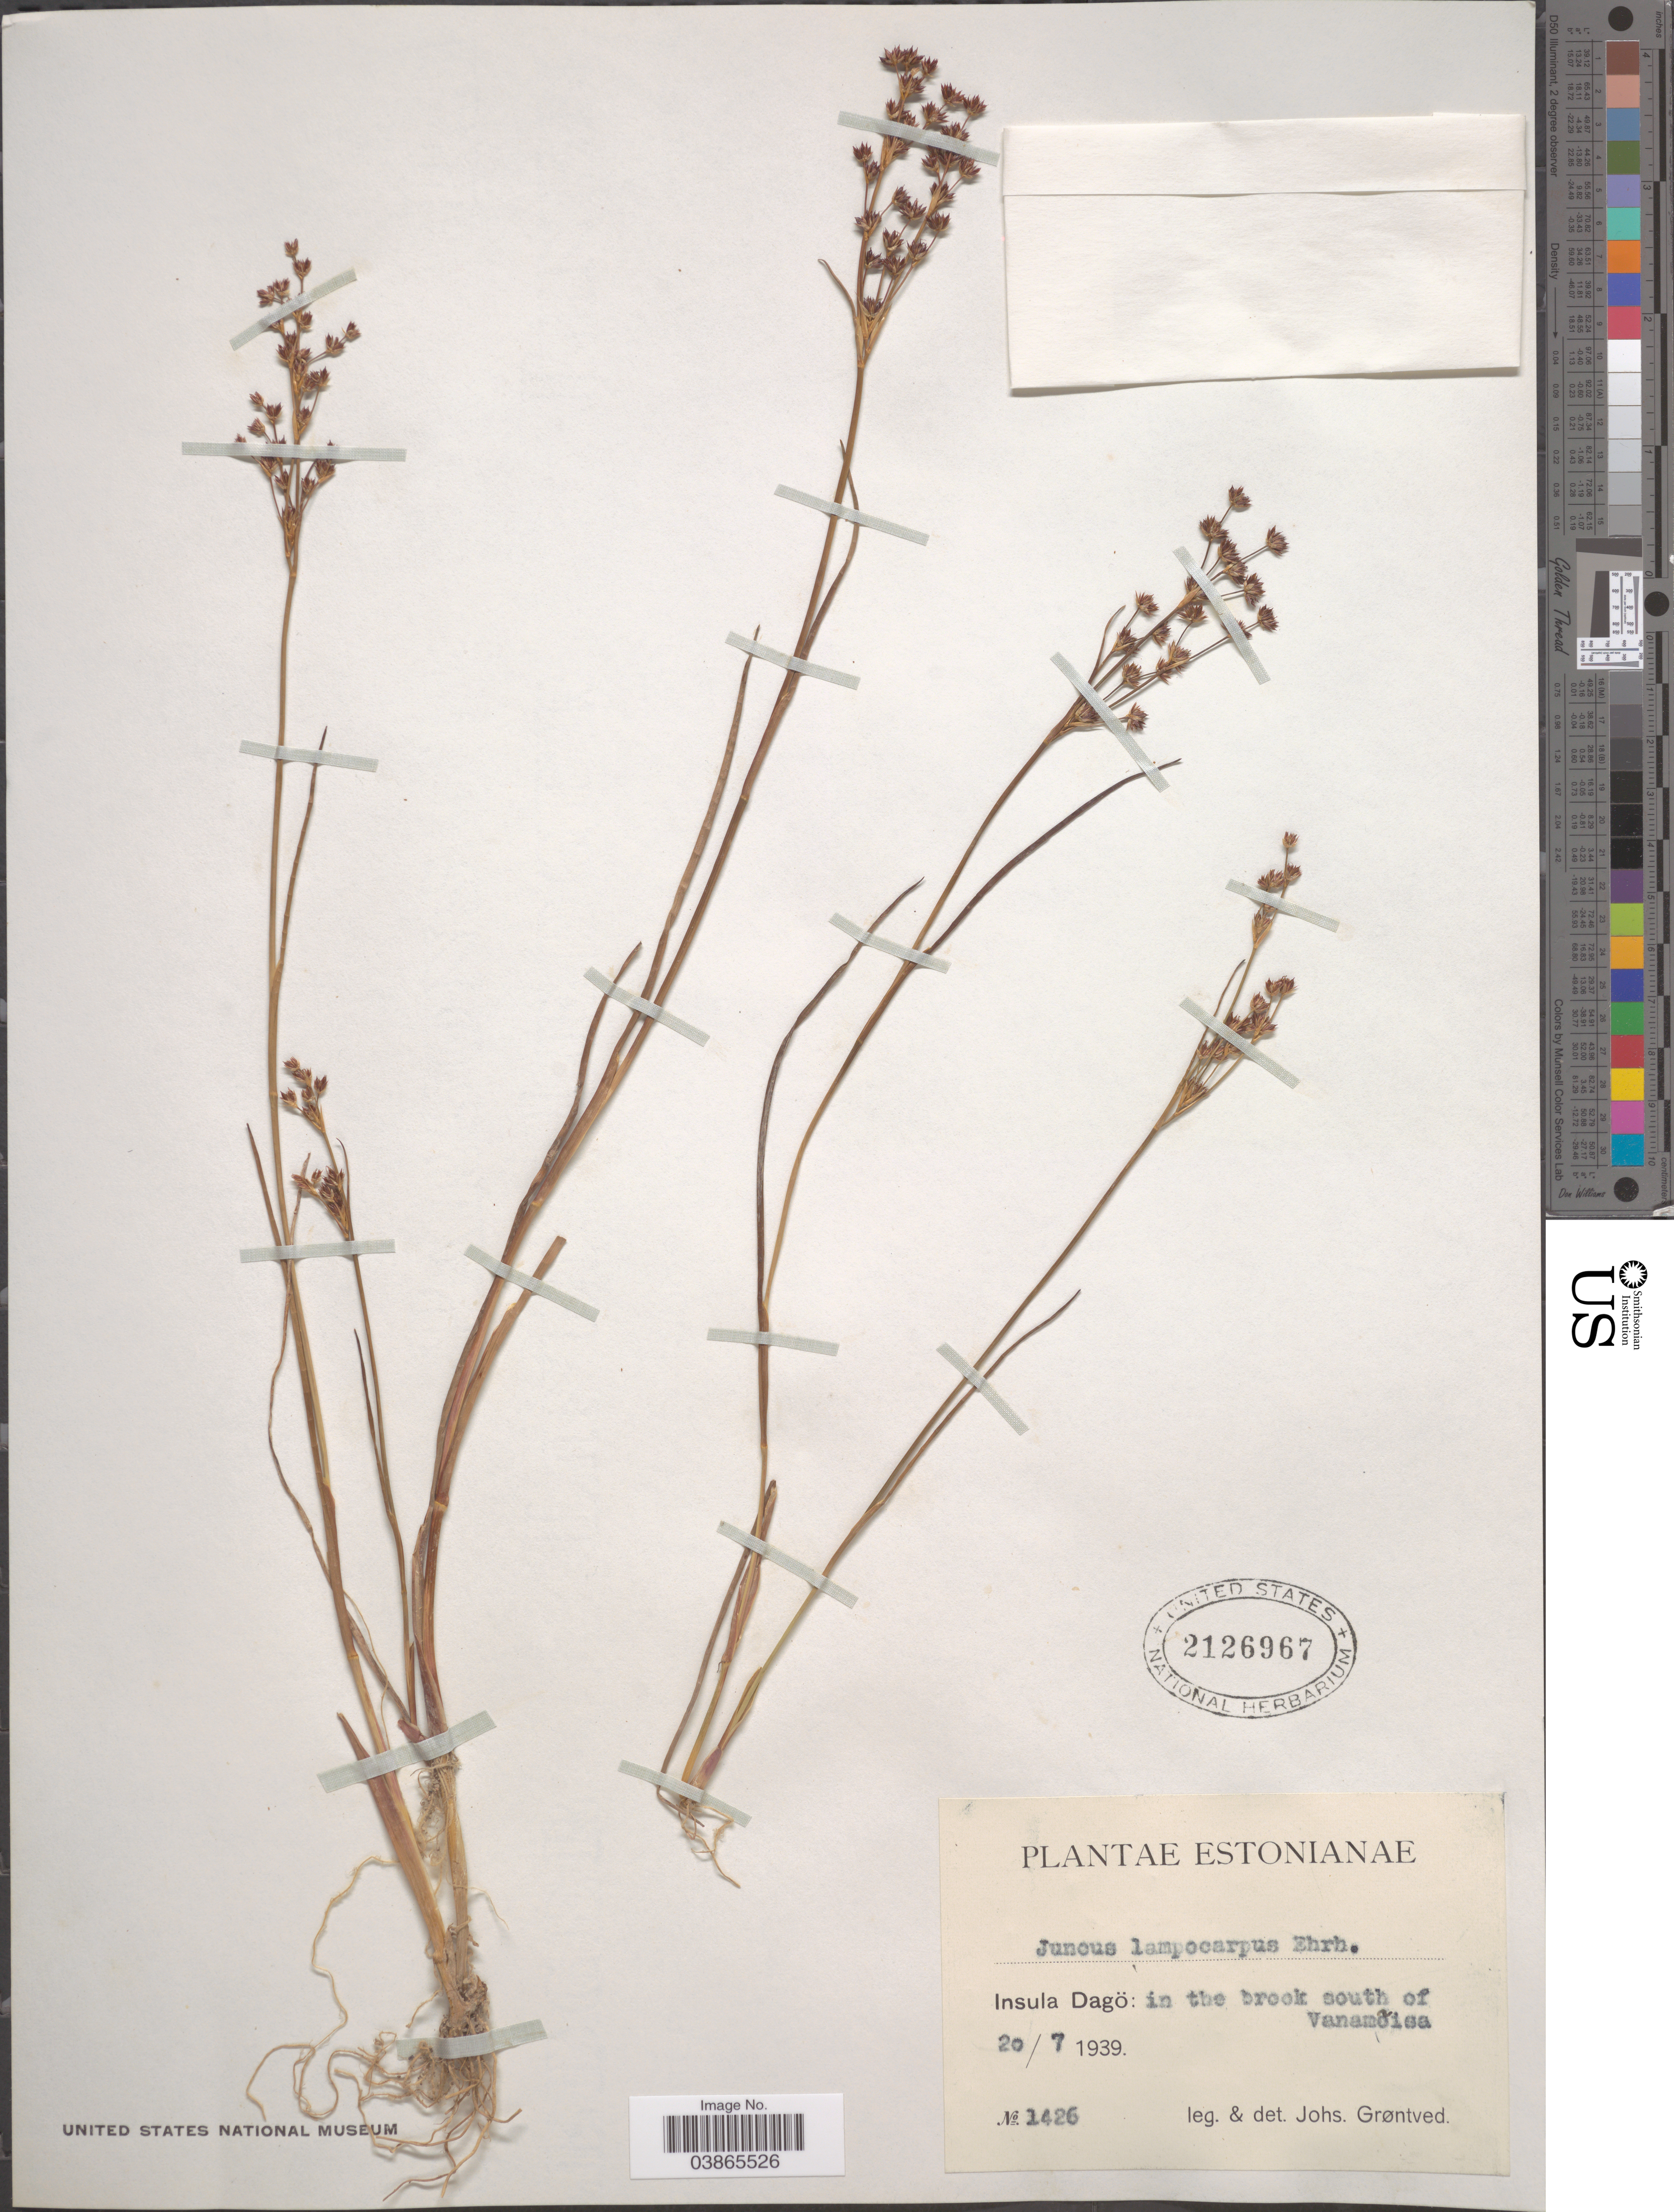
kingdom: Plantae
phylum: Tracheophyta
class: Liliopsida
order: Poales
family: Juncaceae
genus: Juncus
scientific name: Juncus lampocarpus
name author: Ehrh.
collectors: J. Grøntved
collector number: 1426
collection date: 1939-07-20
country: Estonia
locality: Insula Dagö: in the brook south of Vanamõisa.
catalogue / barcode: US 2126967